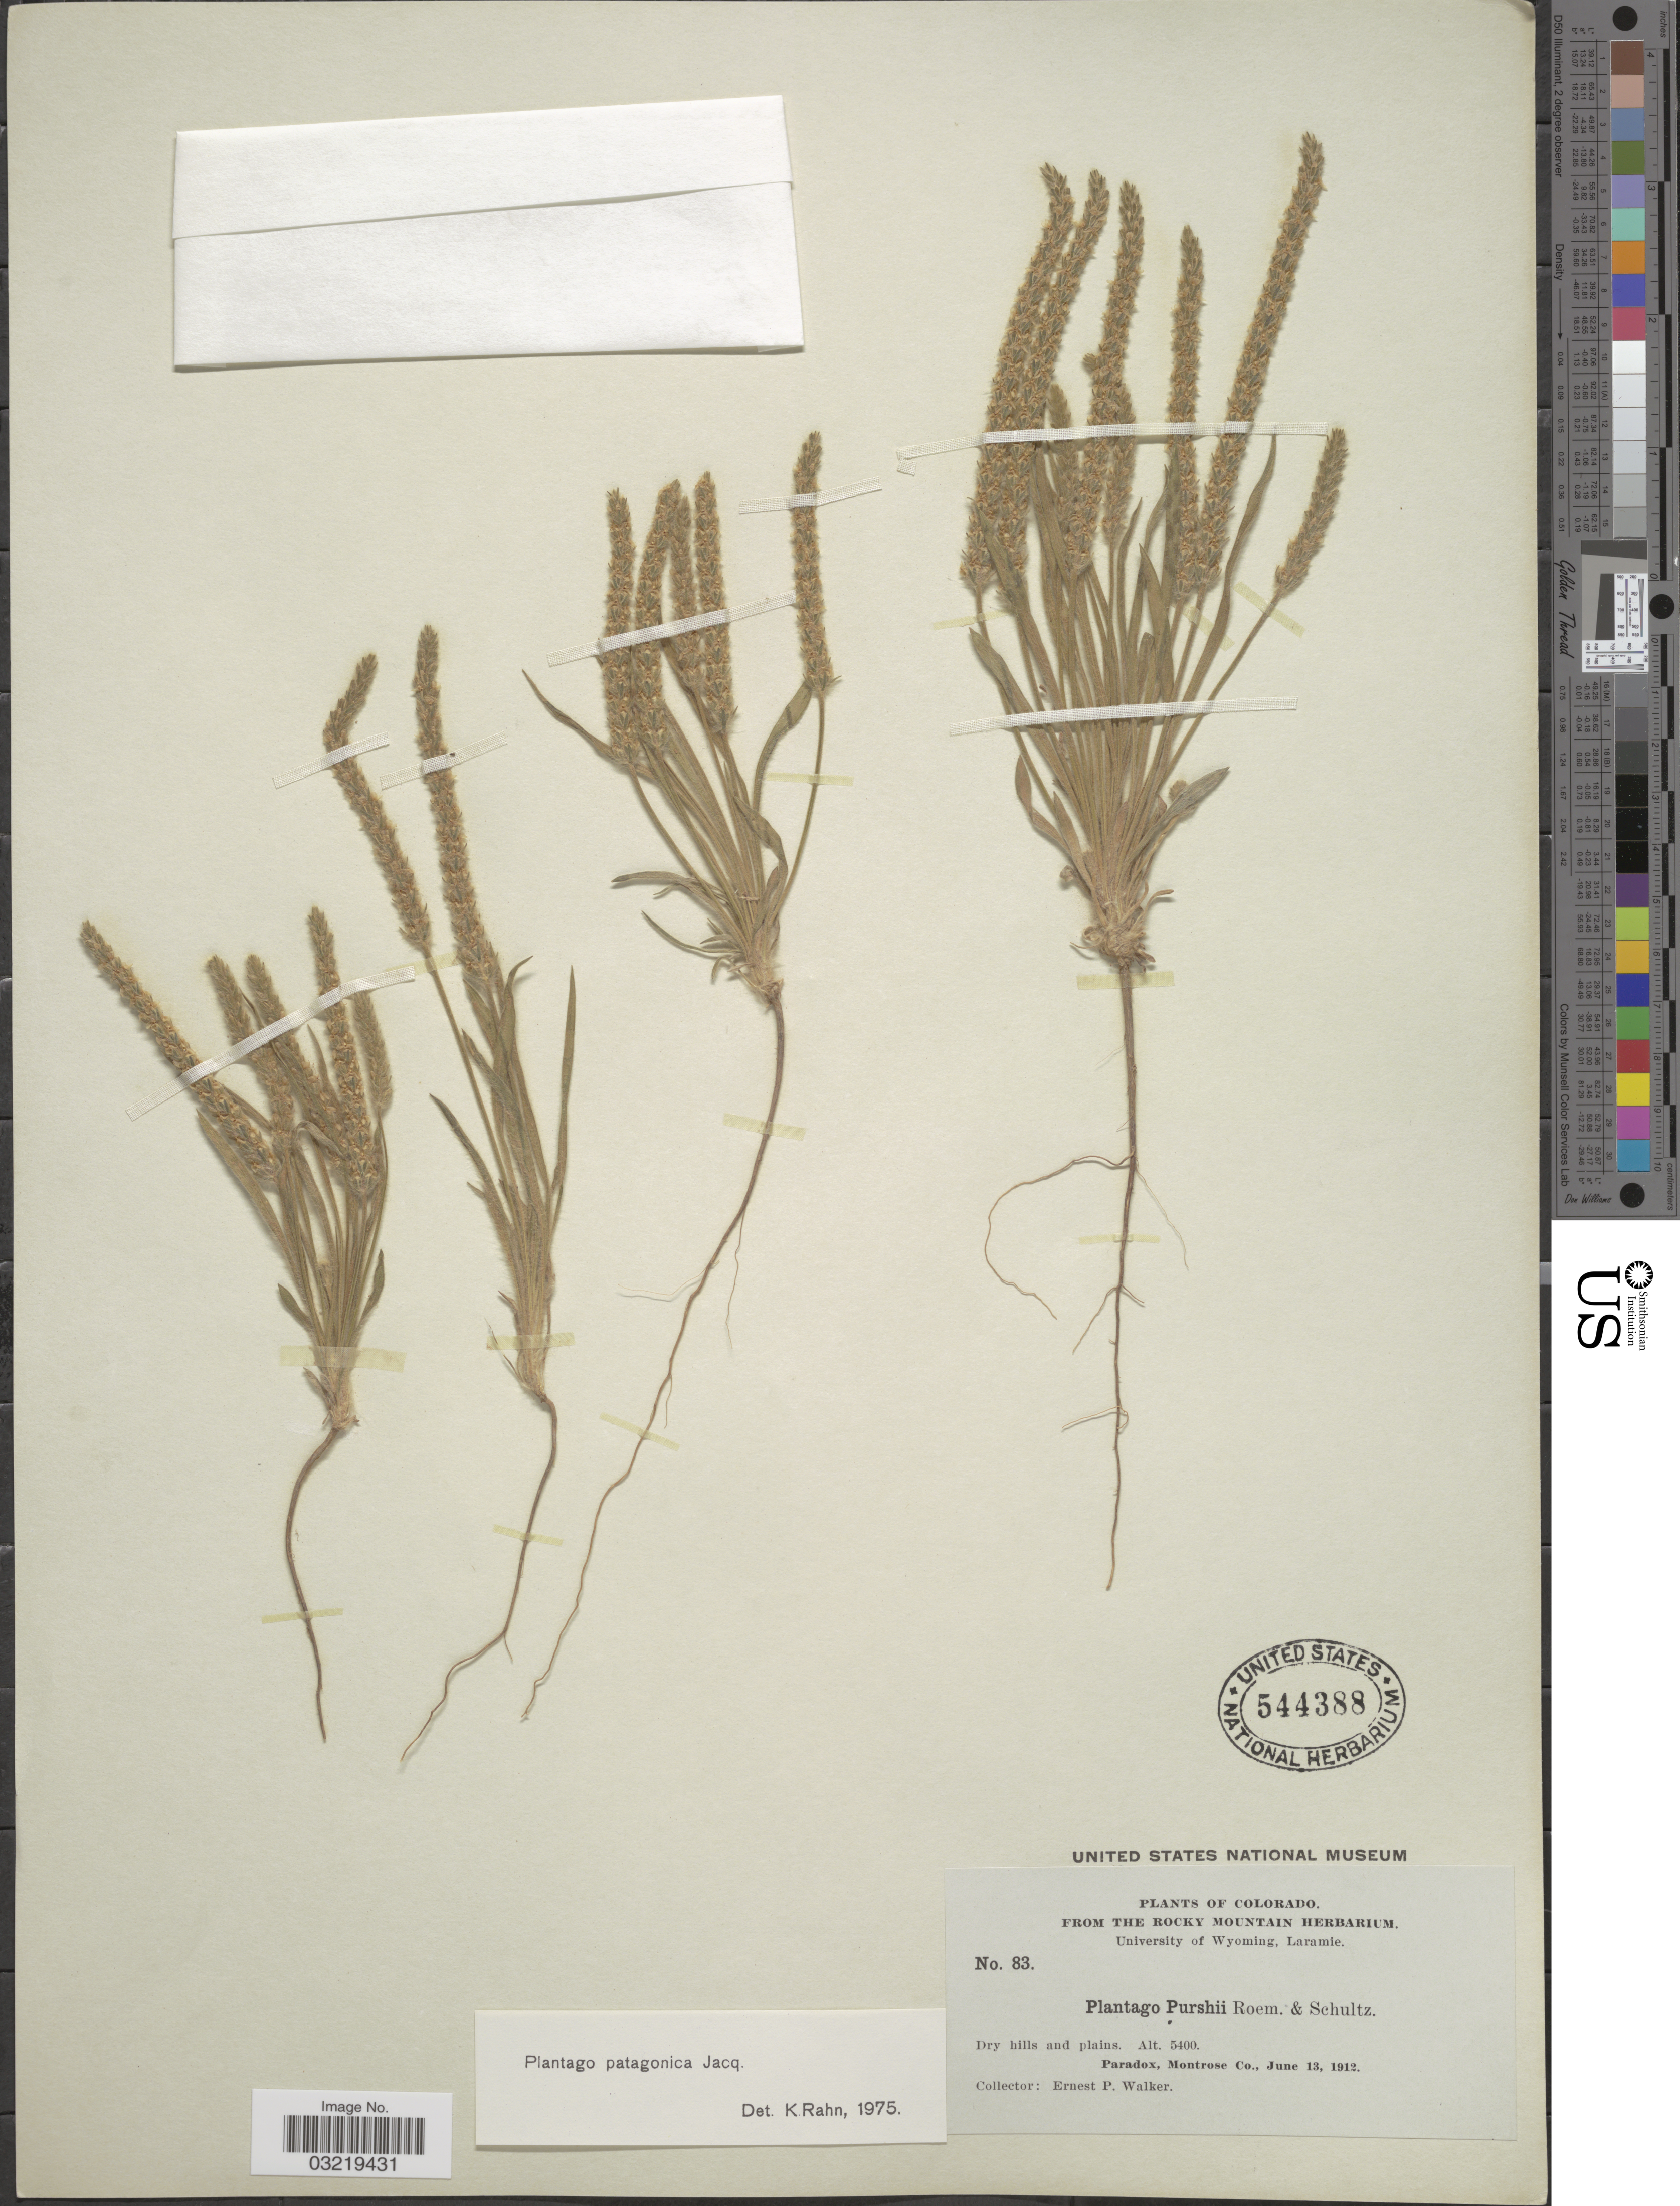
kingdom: Plantae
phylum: Tracheophyta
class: Magnoliopsida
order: Lamiales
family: Plantaginaceae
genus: Plantago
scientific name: Plantago patagonica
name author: Jacq.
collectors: E. P. Walker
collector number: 83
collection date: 1912-06-13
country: United States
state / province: Colorado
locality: Paradox, Montrose Co.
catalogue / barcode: US 544388